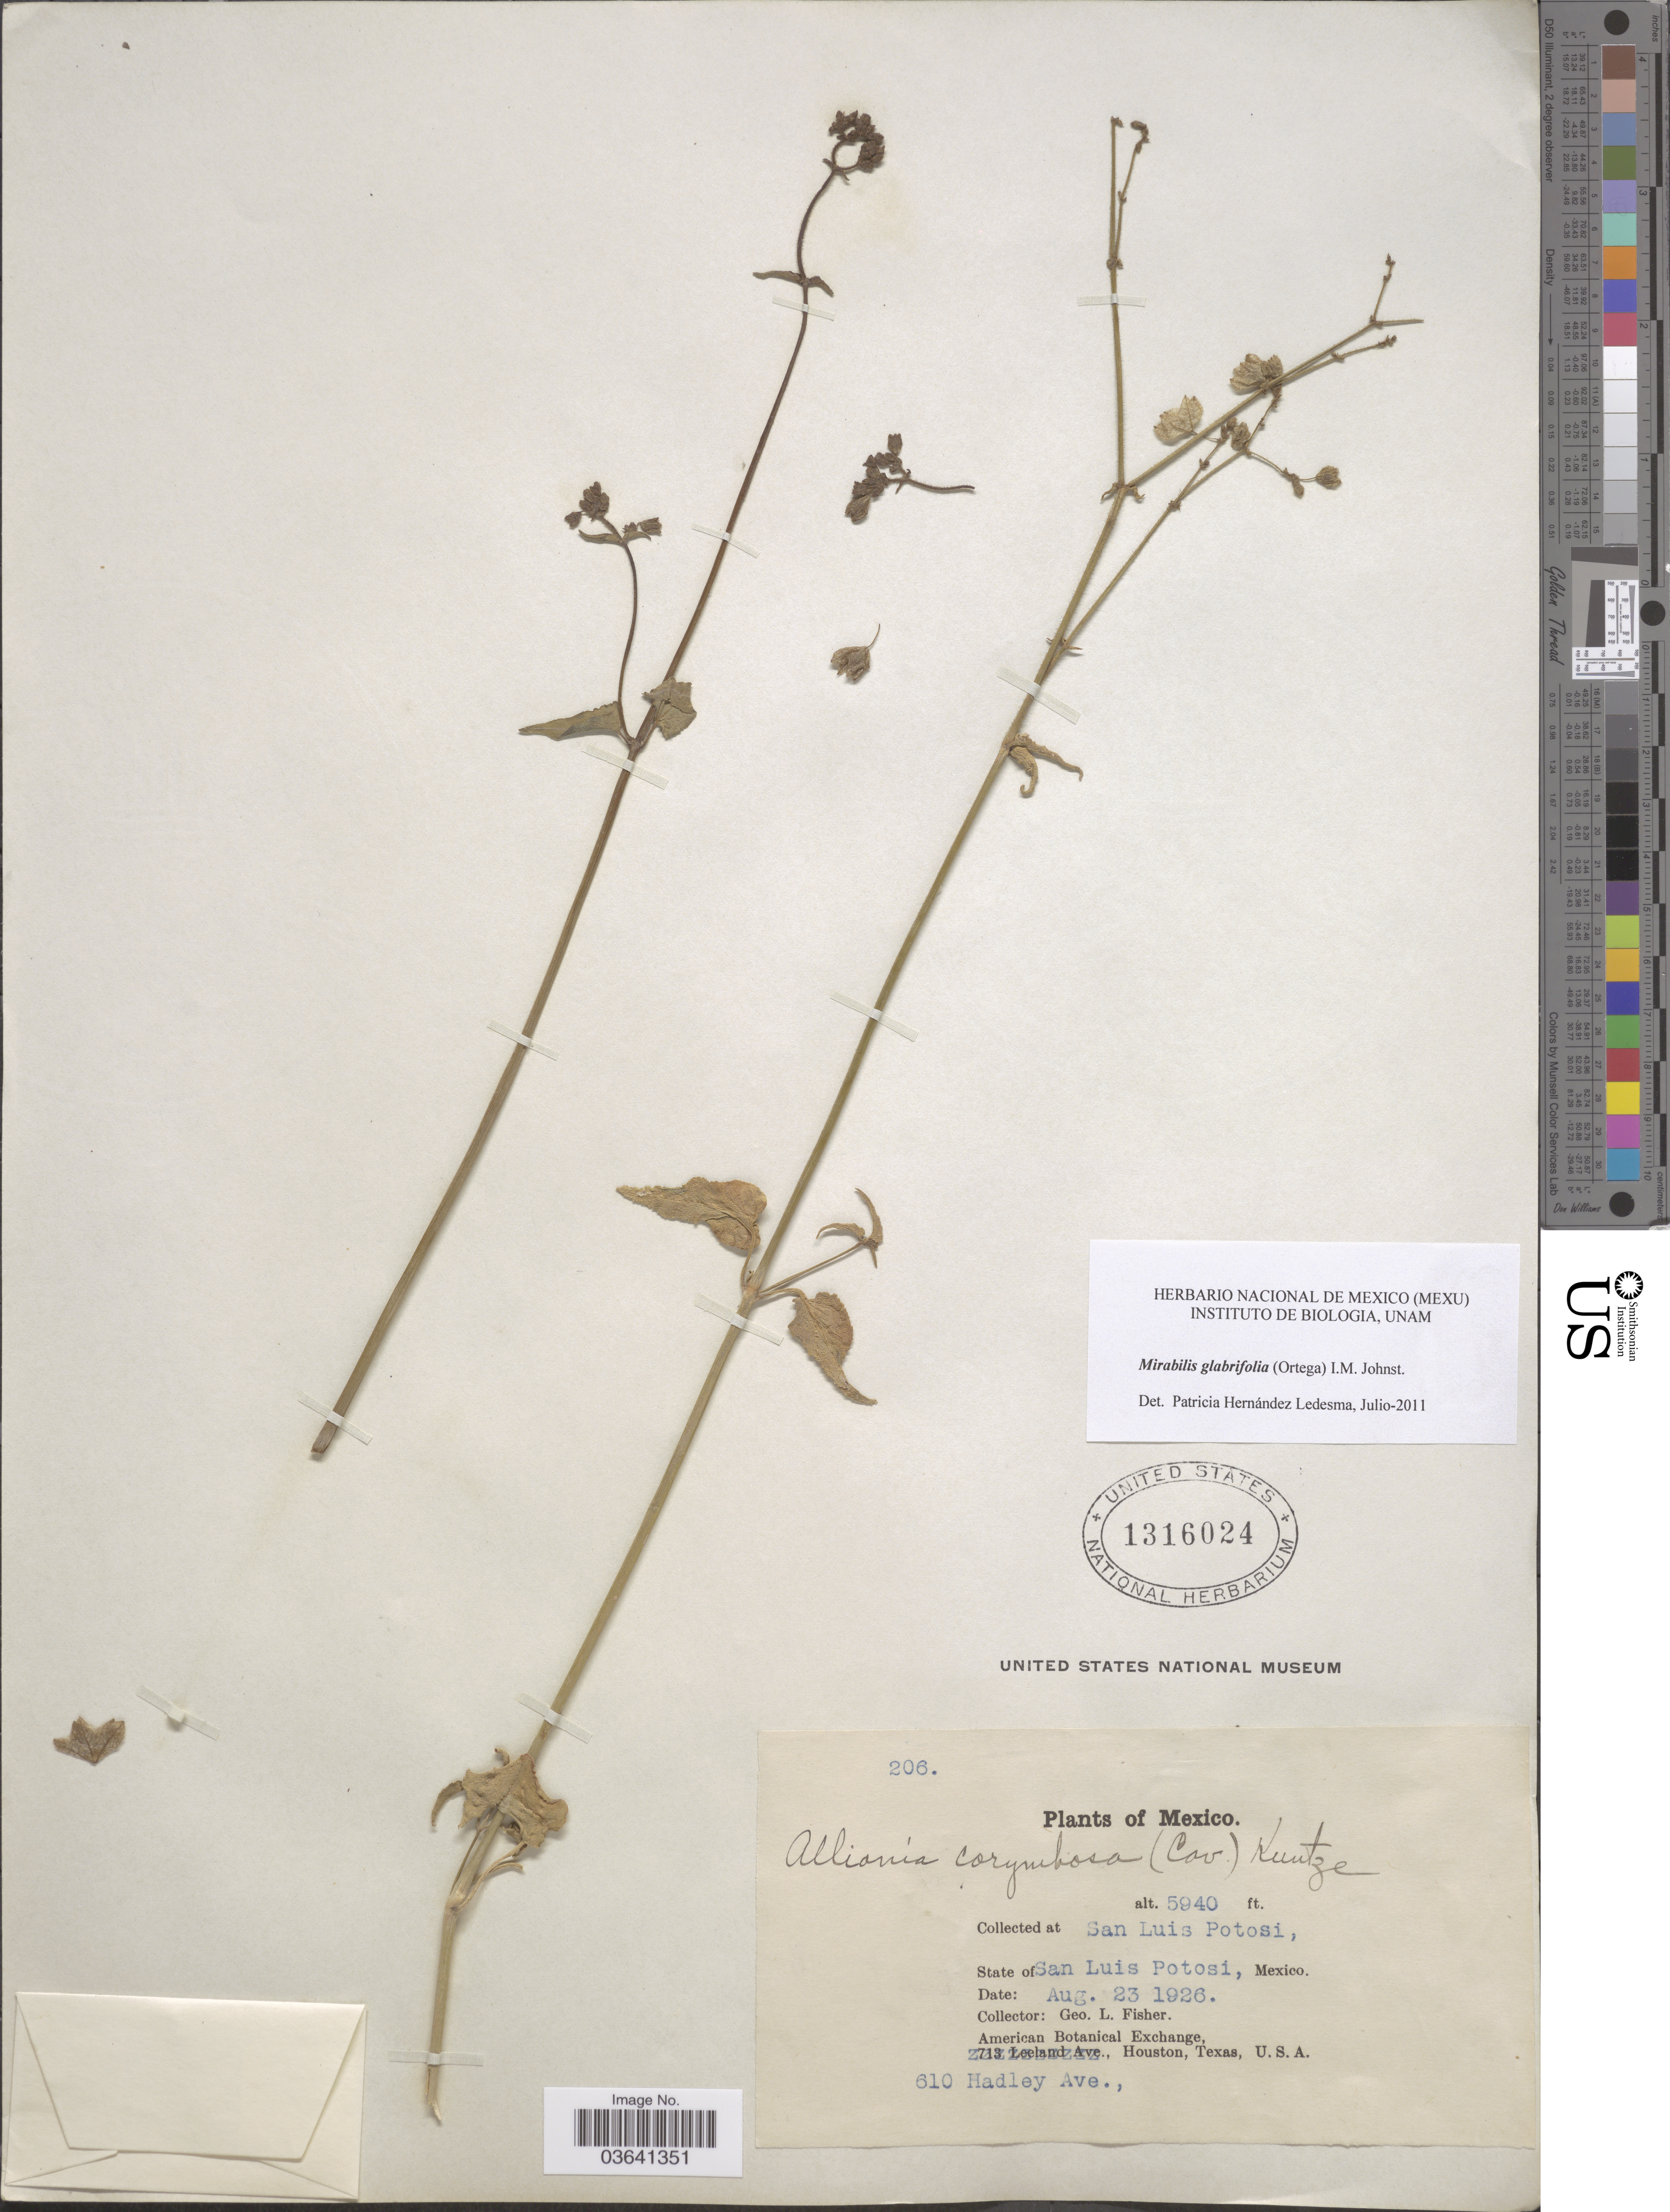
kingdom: Plantae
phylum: Tracheophyta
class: Magnoliopsida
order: Caryophyllales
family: Nyctaginaceae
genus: Mirabilis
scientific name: Mirabilis glabrifolia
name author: (Ort.) I.M. Johnst.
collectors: G. L. Fisher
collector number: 206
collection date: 1926-08-23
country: Mexico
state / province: San Luis Potosí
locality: San Luis Potosi.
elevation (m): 1811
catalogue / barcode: US 1316024